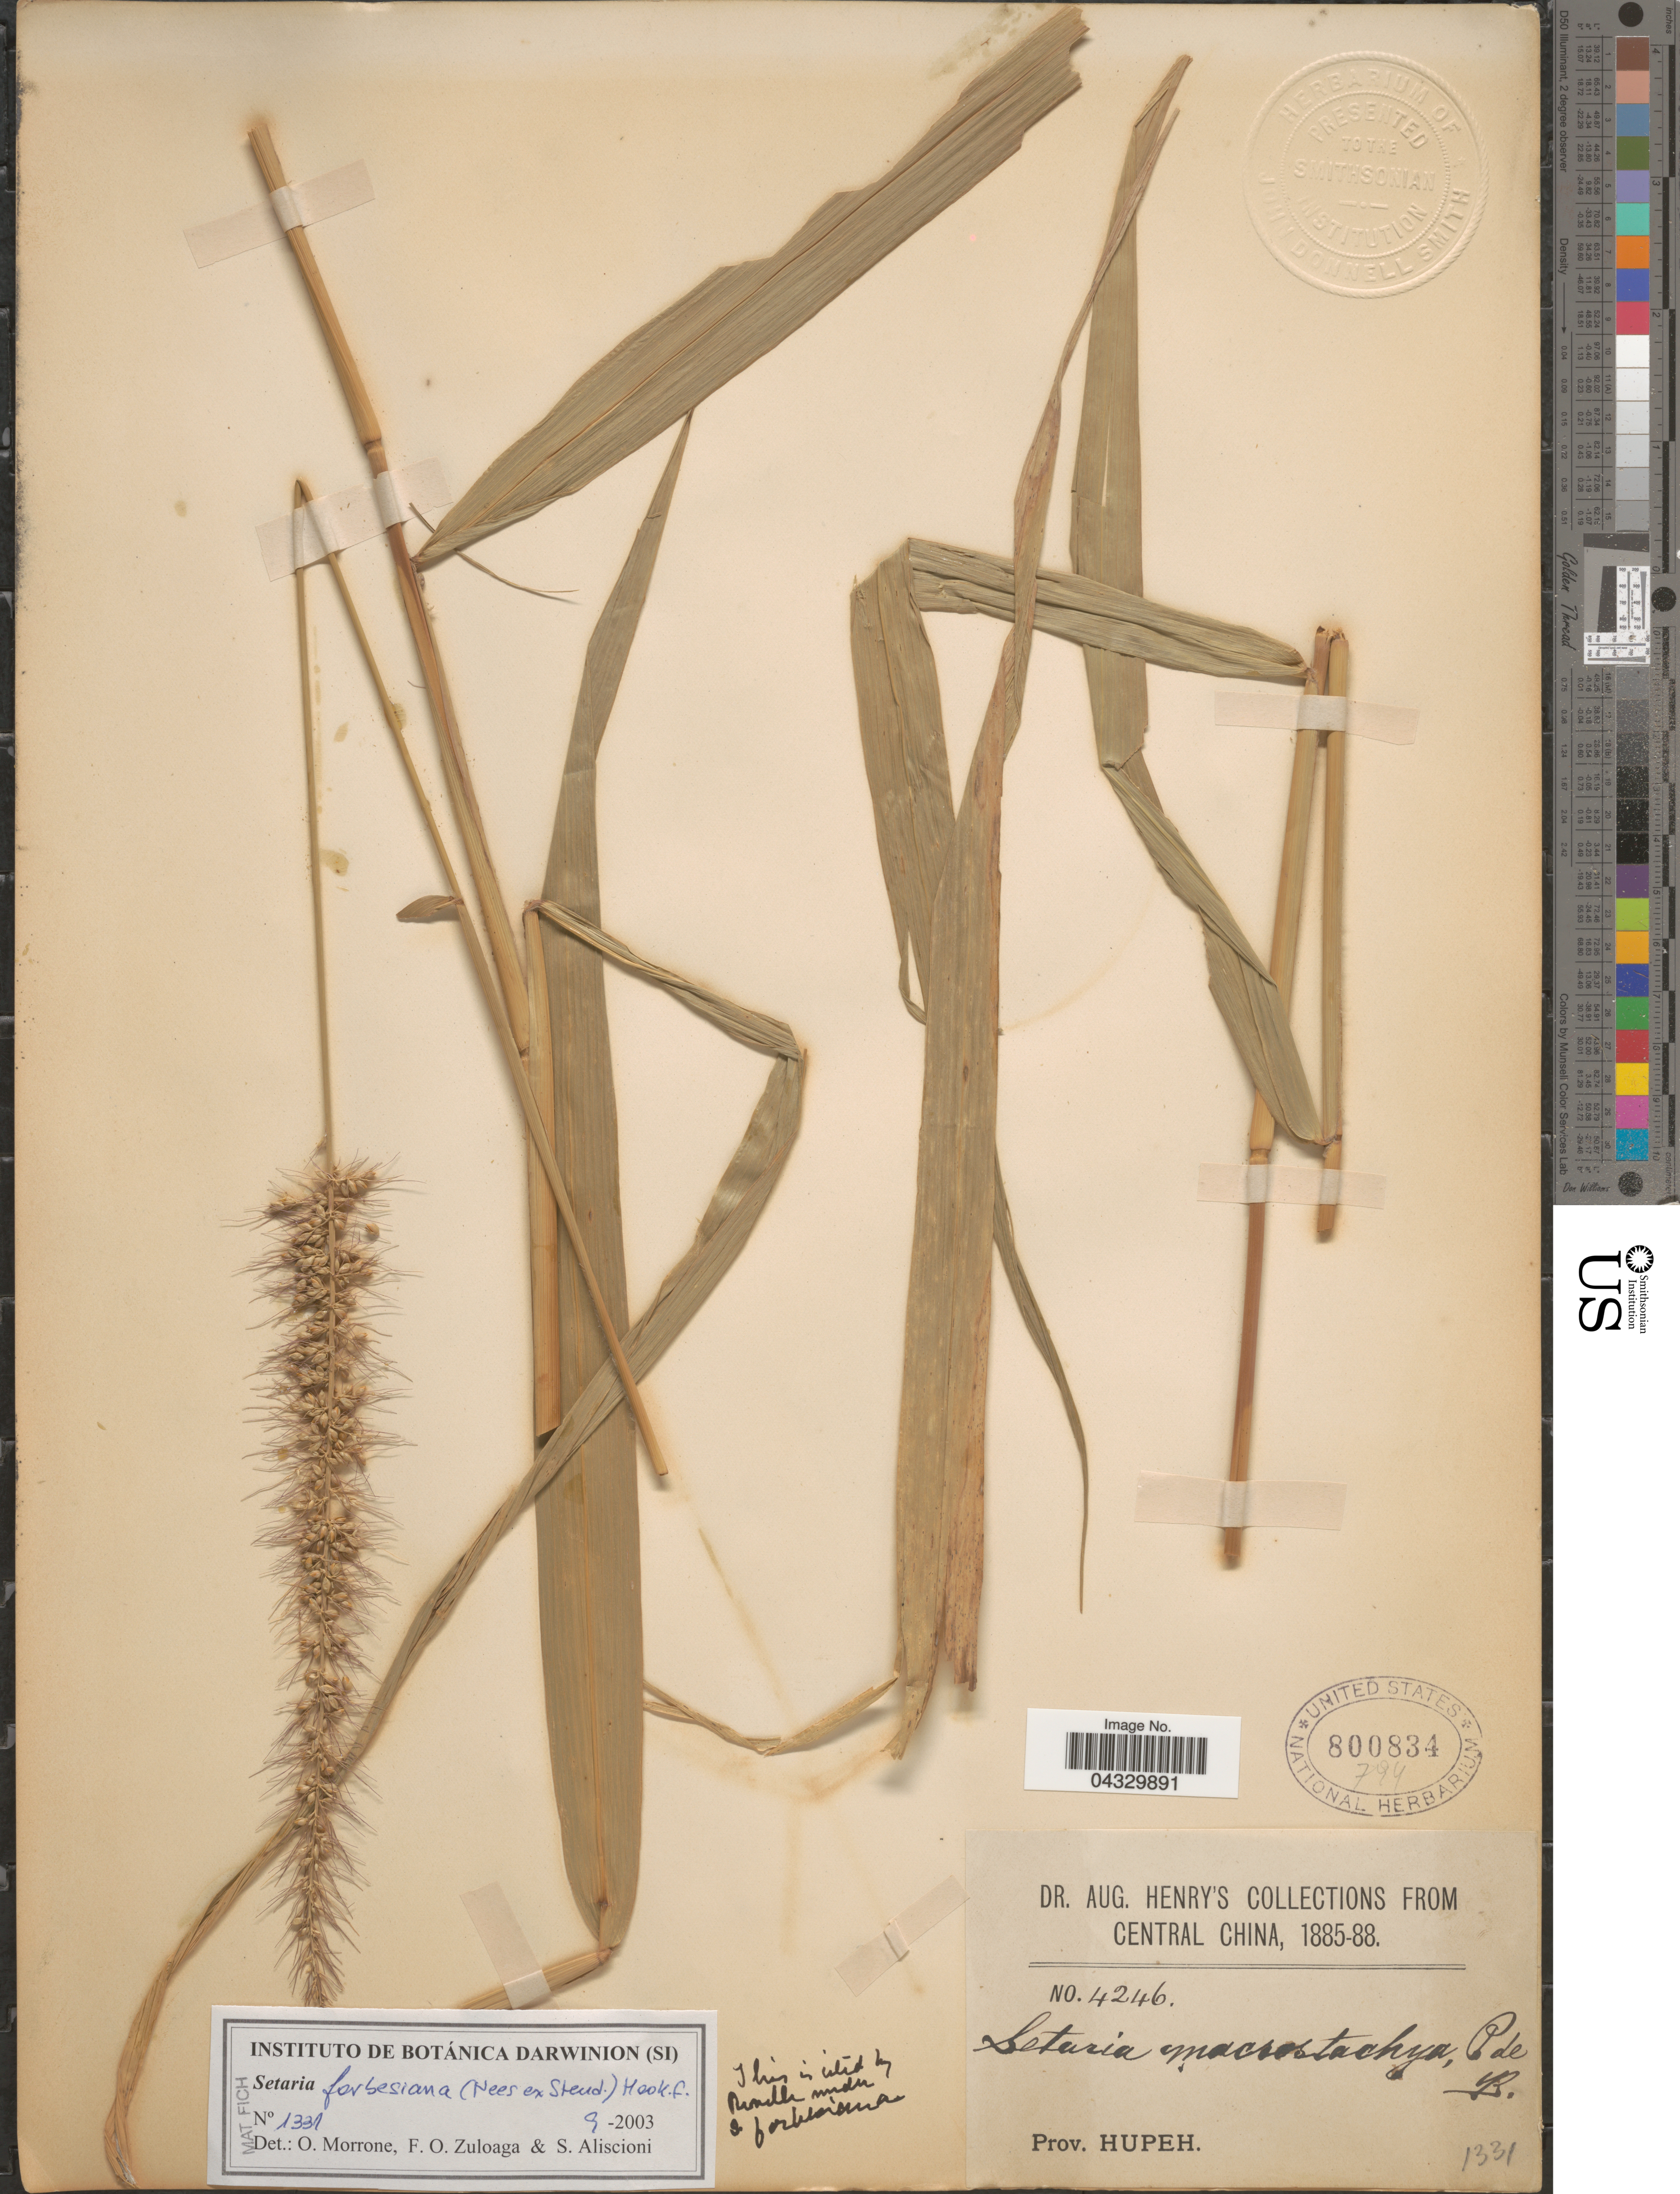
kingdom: Plantae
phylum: Tracheophyta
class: Liliopsida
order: Poales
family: Poaceae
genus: Setaria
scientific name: Setaria forbesiana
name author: (Nees ex Steud.) Hook. f.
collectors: A. Henry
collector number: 4246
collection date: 1885/1888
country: China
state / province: Hubei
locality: Central China. Prov. Hupeh.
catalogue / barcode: US 800834